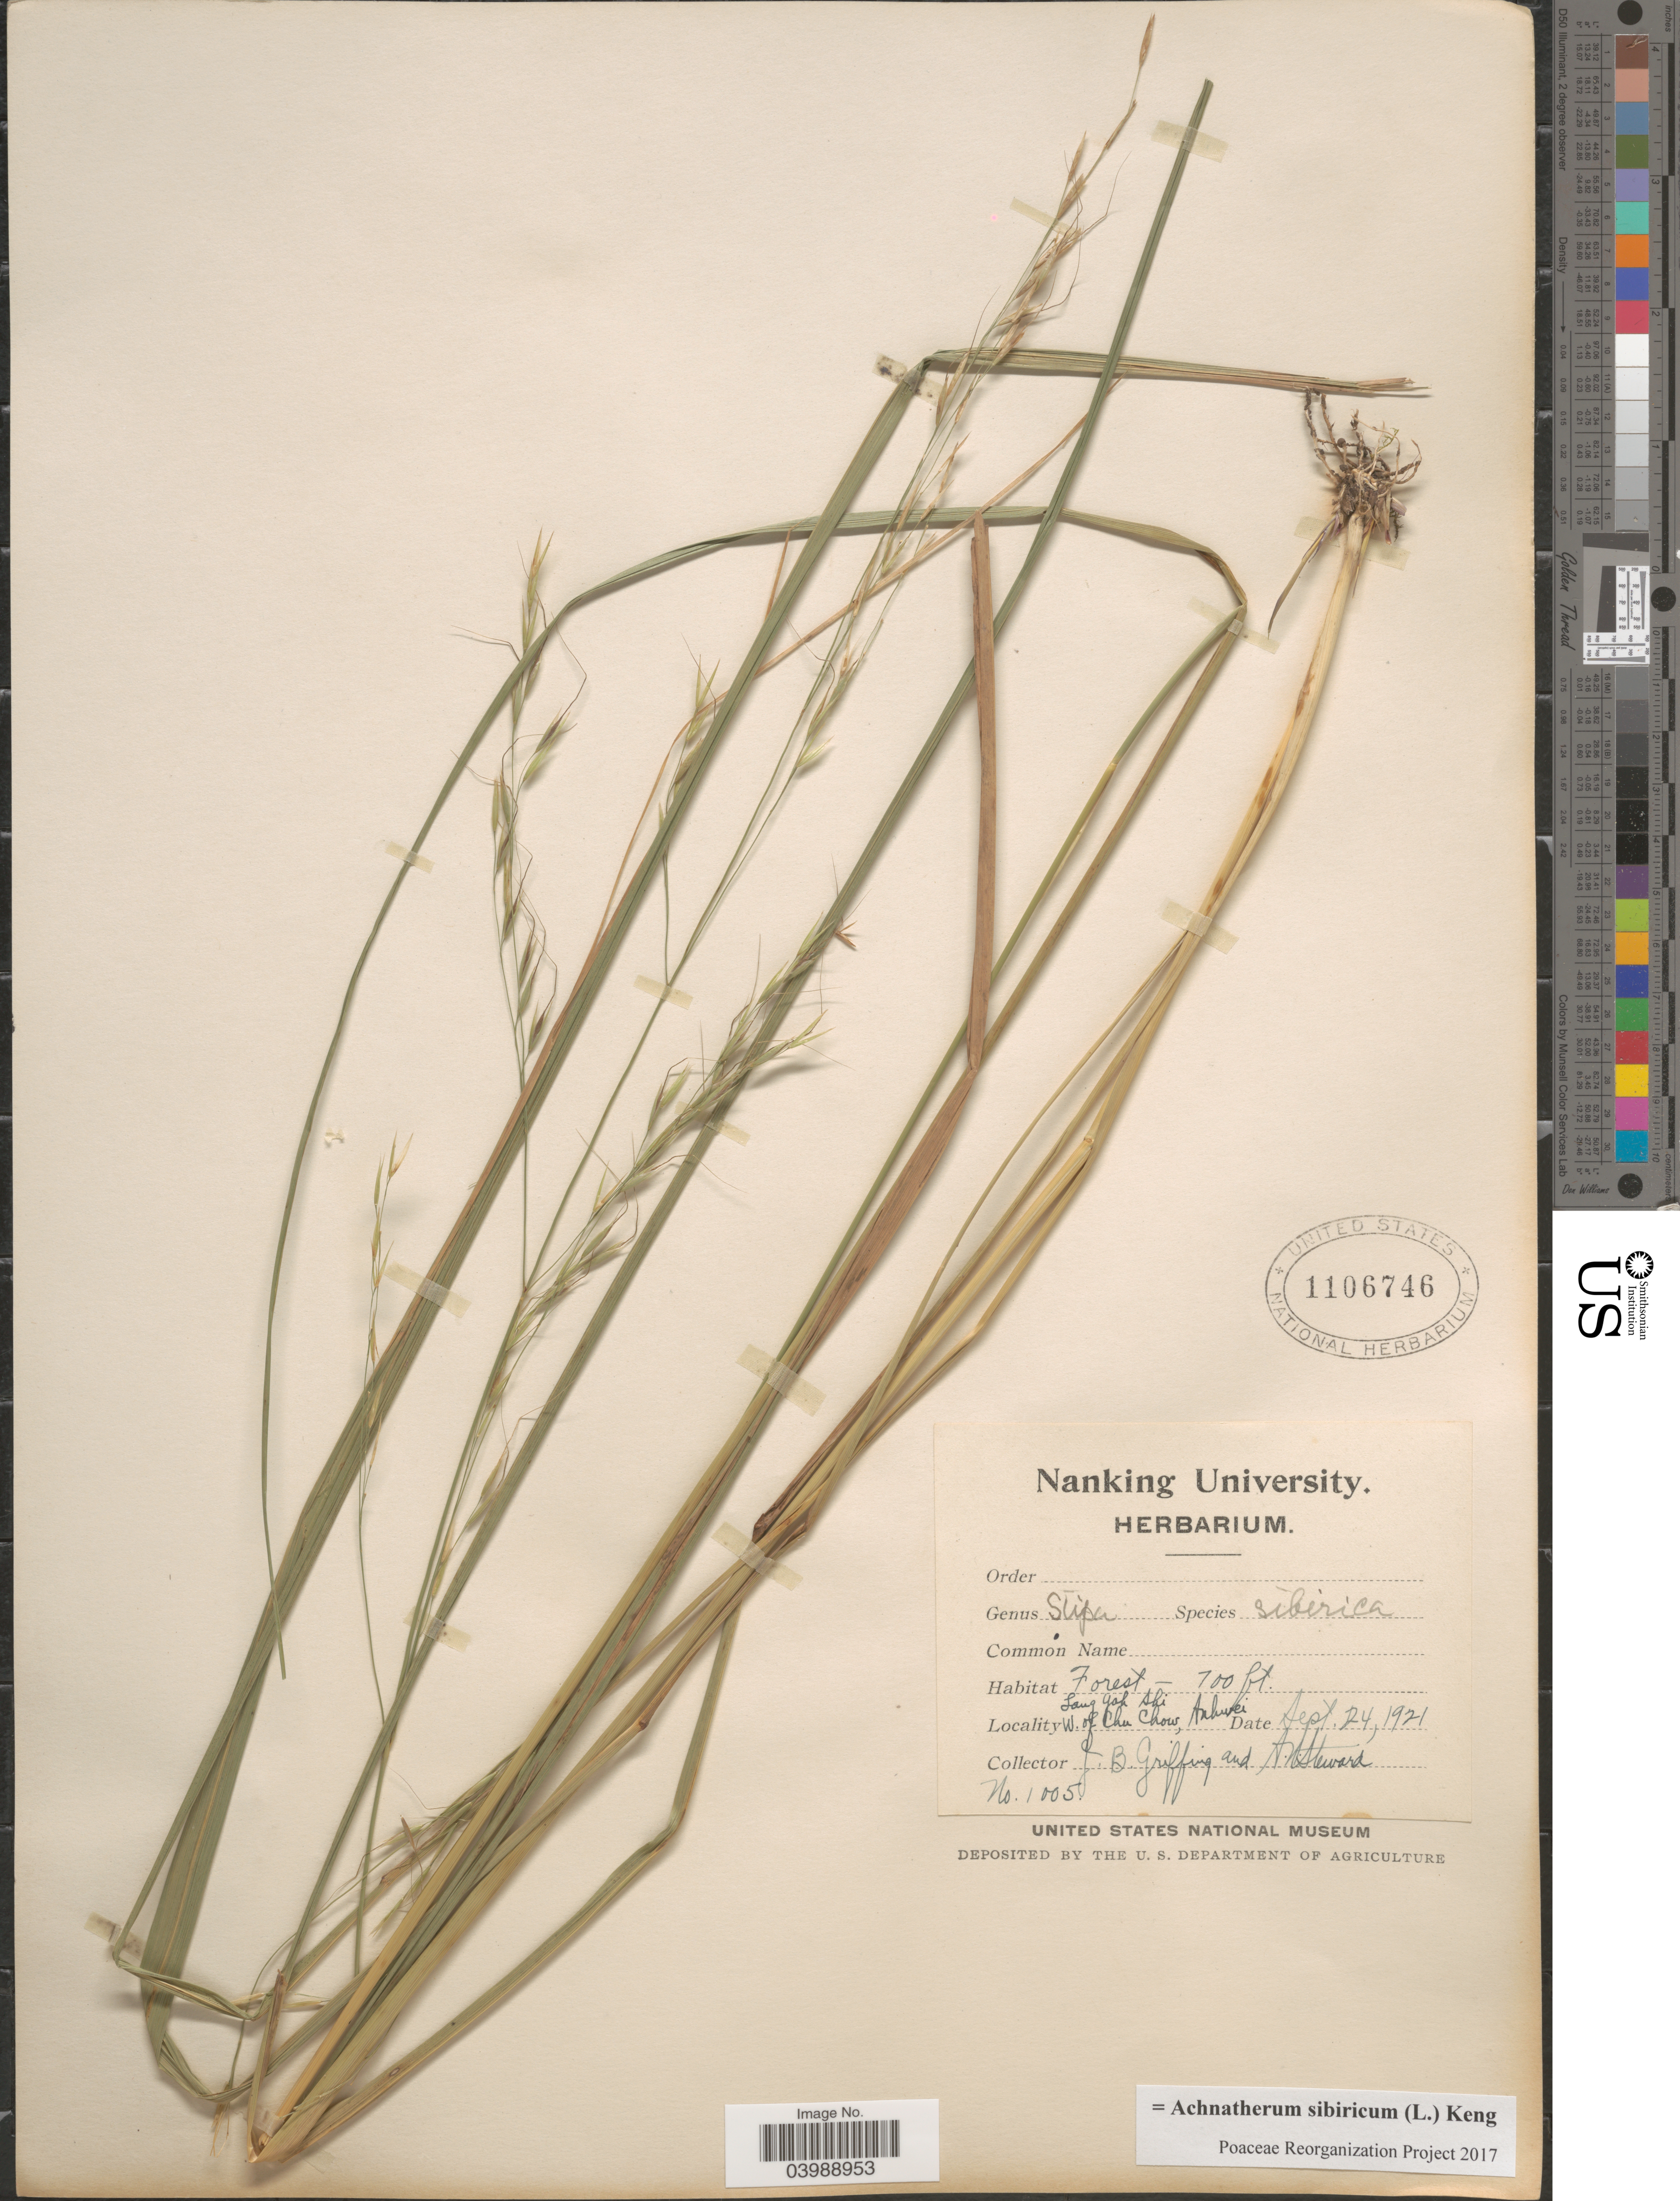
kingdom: Plantae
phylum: Tracheophyta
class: Liliopsida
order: Poales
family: Poaceae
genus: Achnatherum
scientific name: Achnatherum sibiricum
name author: (L.) Keng ex Tzvelev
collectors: J. Griffin & A. N. Steward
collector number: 1005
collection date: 1921-09-24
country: China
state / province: Anhui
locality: Lang Yoh Shi. W. of Chu Chow, Anhwei.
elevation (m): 213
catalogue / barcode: US 1106746